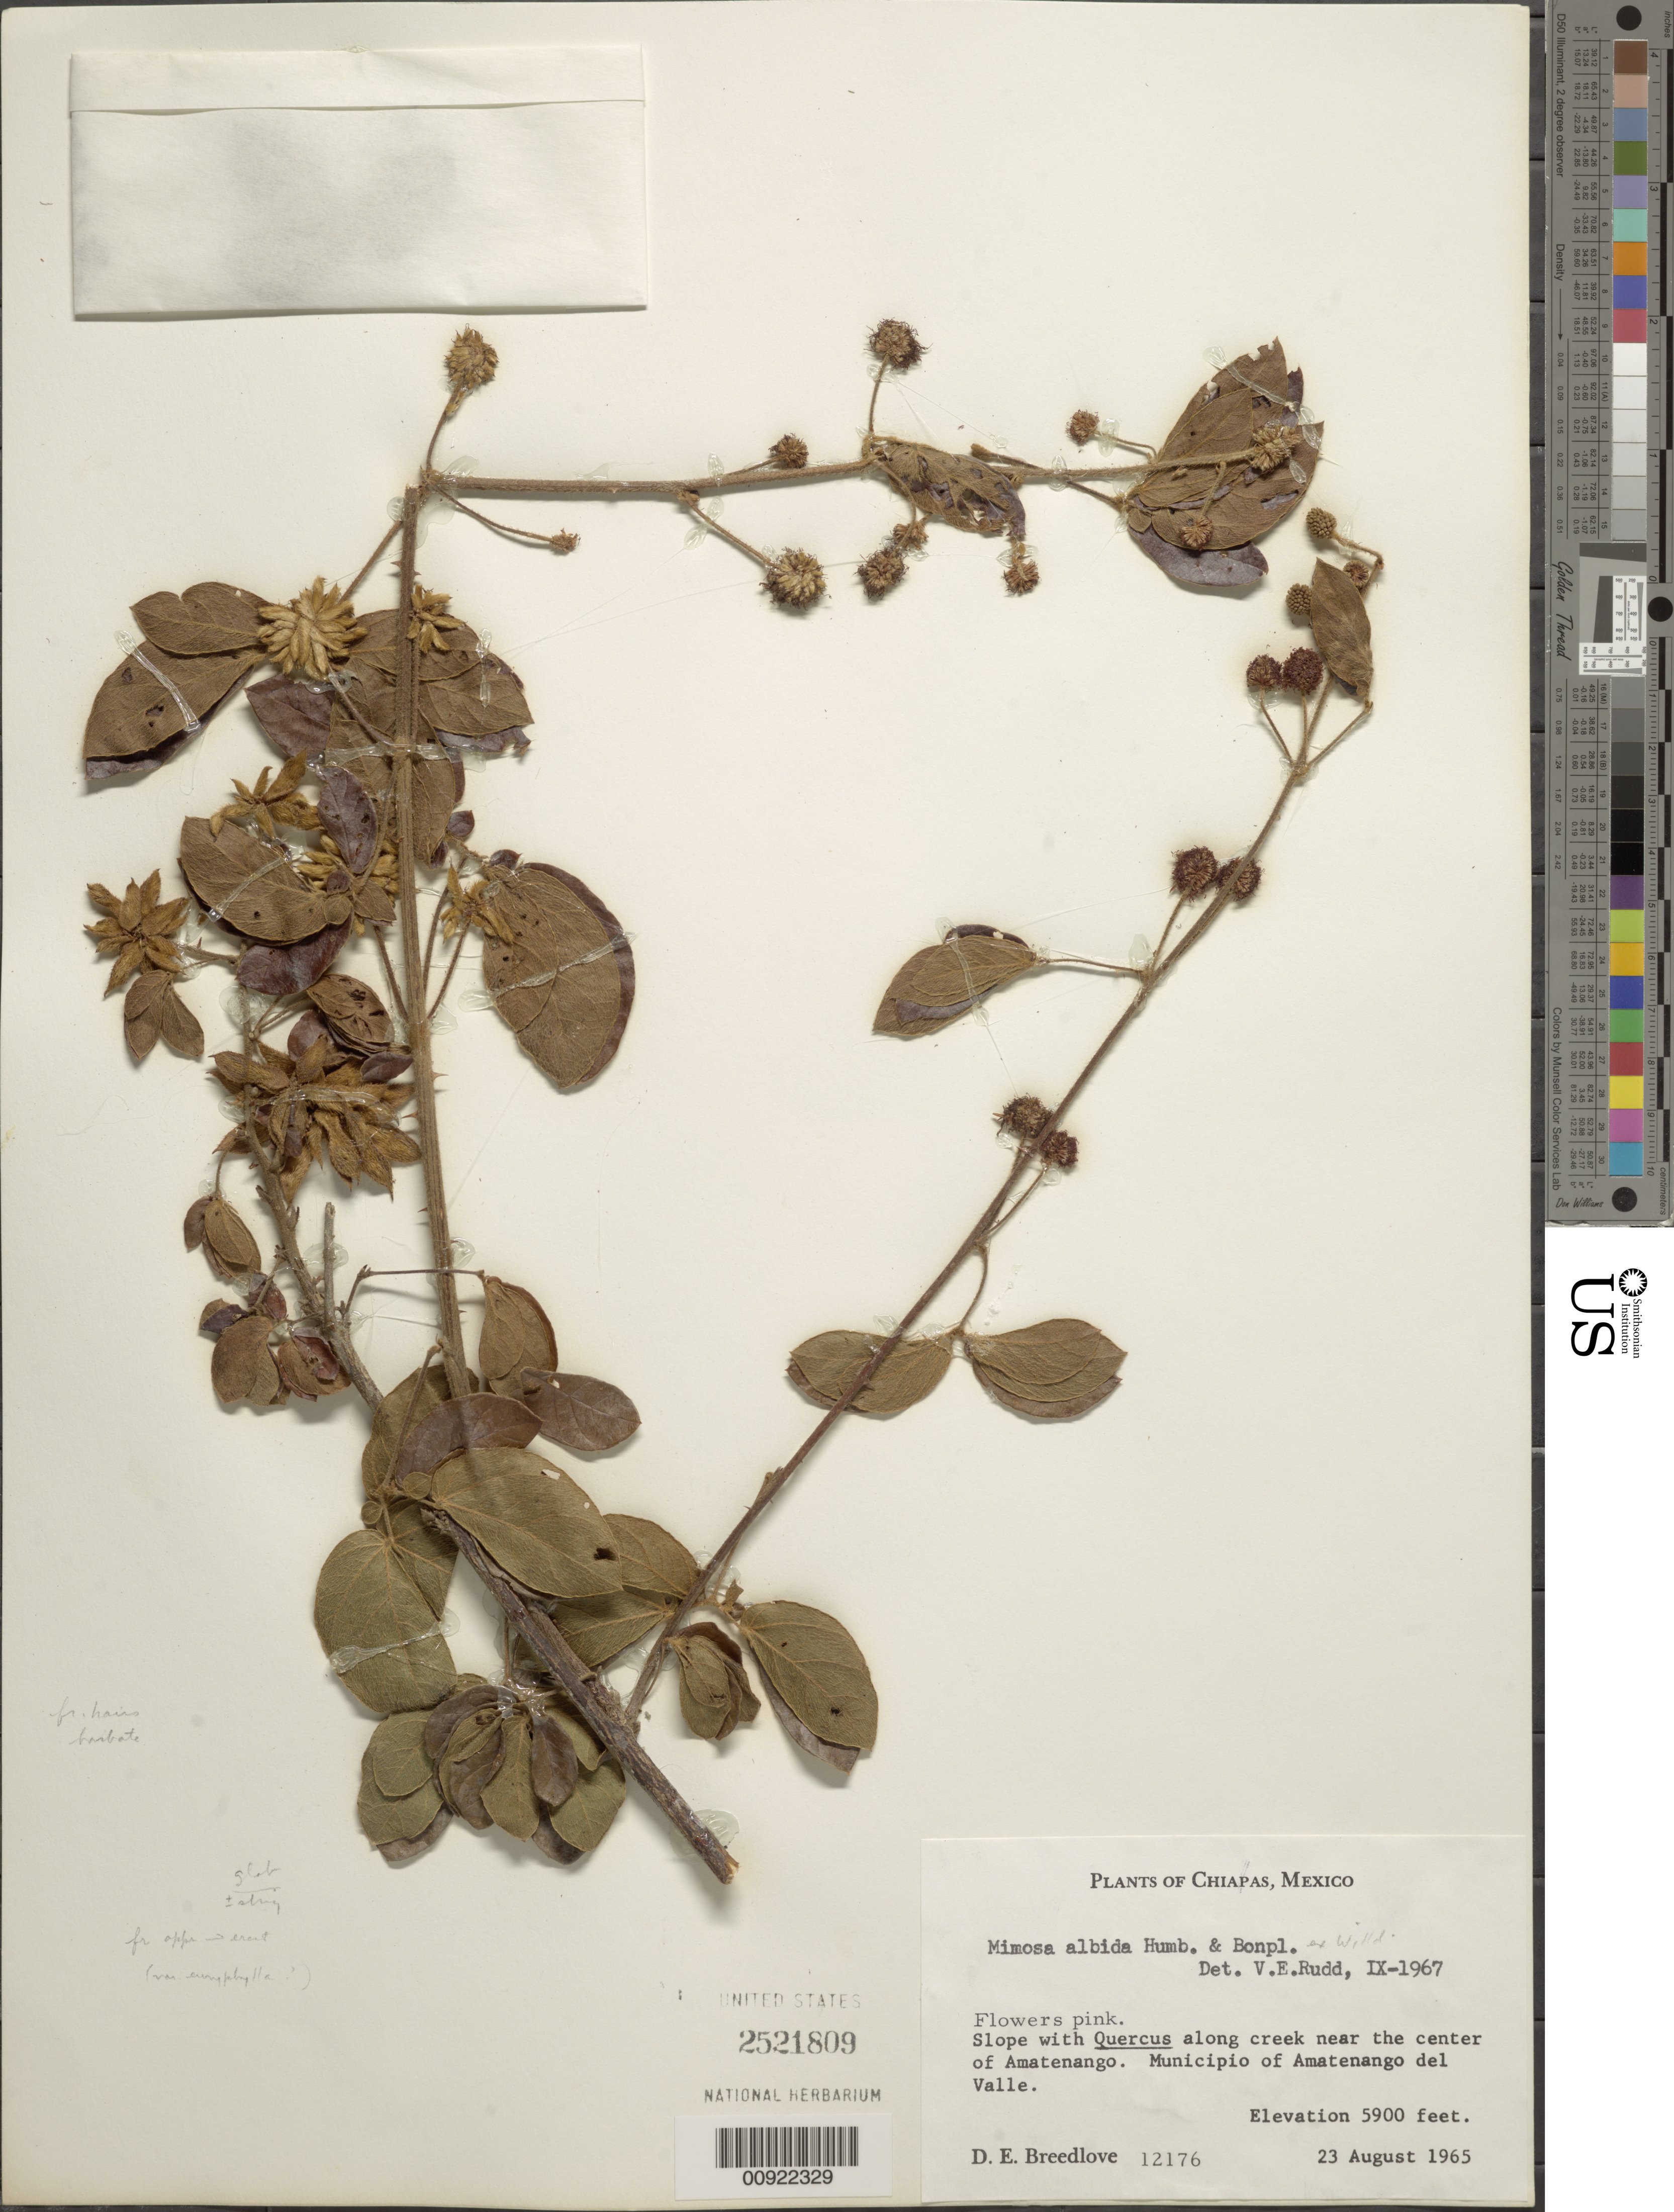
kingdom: Plantae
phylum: Tracheophyta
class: Magnoliopsida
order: Fabales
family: Fabaceae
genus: Mimosa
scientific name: Mimosa albida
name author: Humb. & Bonpl. ex Willd.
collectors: D. E. Breedlove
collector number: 12176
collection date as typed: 23 Aug 1965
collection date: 1965-08-23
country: Mexico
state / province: Chiapas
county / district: Amatenango del Valle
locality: Near the center of Amatenango. Municipio of Amatenango del Valle, Chiapas.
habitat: Slope with Quercus along creek.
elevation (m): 1798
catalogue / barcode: US 2521809